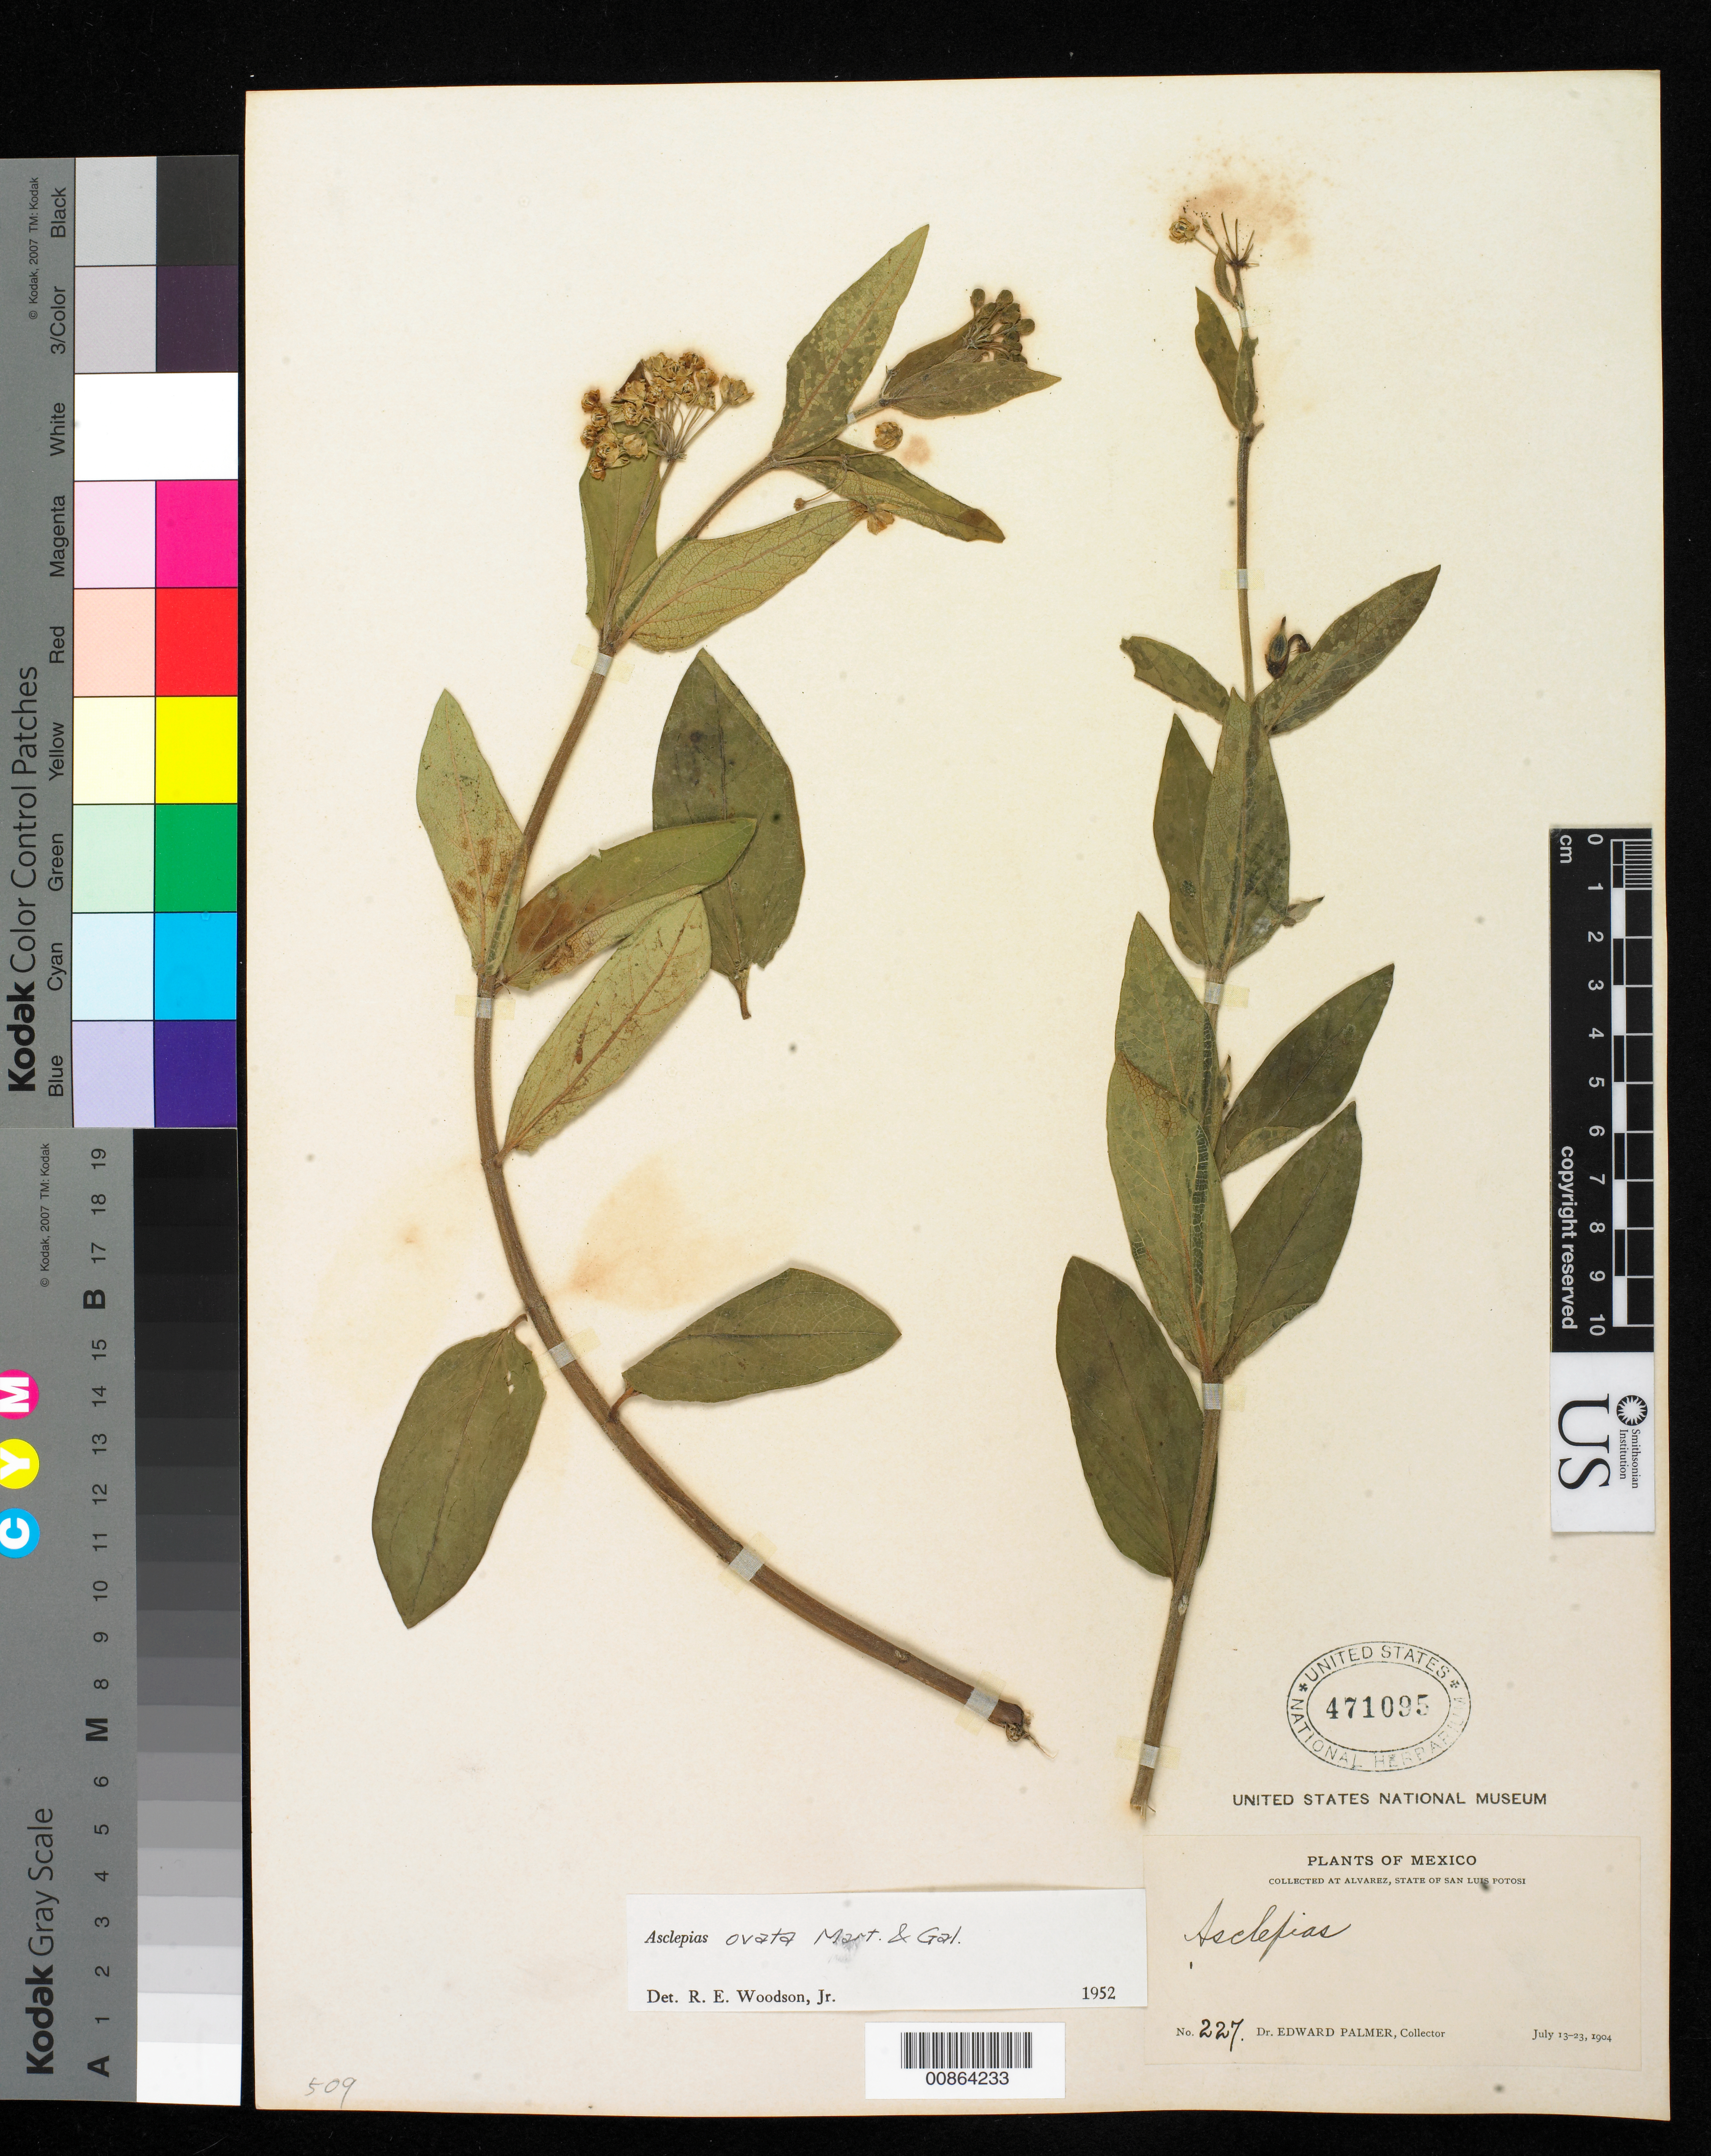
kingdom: Plantae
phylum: Tracheophyta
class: Magnoliopsida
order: Gentianales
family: Apocynaceae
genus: Asclepias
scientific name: Asclepias ovata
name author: M. Martens & Galeotti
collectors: E. Palmer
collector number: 227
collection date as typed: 13 Jul 1904 to 23 Jul 1904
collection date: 1904-07-13/1904-07-23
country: Mexico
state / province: San Luis Potosí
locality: Alvarez, San Luis Potosí.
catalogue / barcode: US 471095